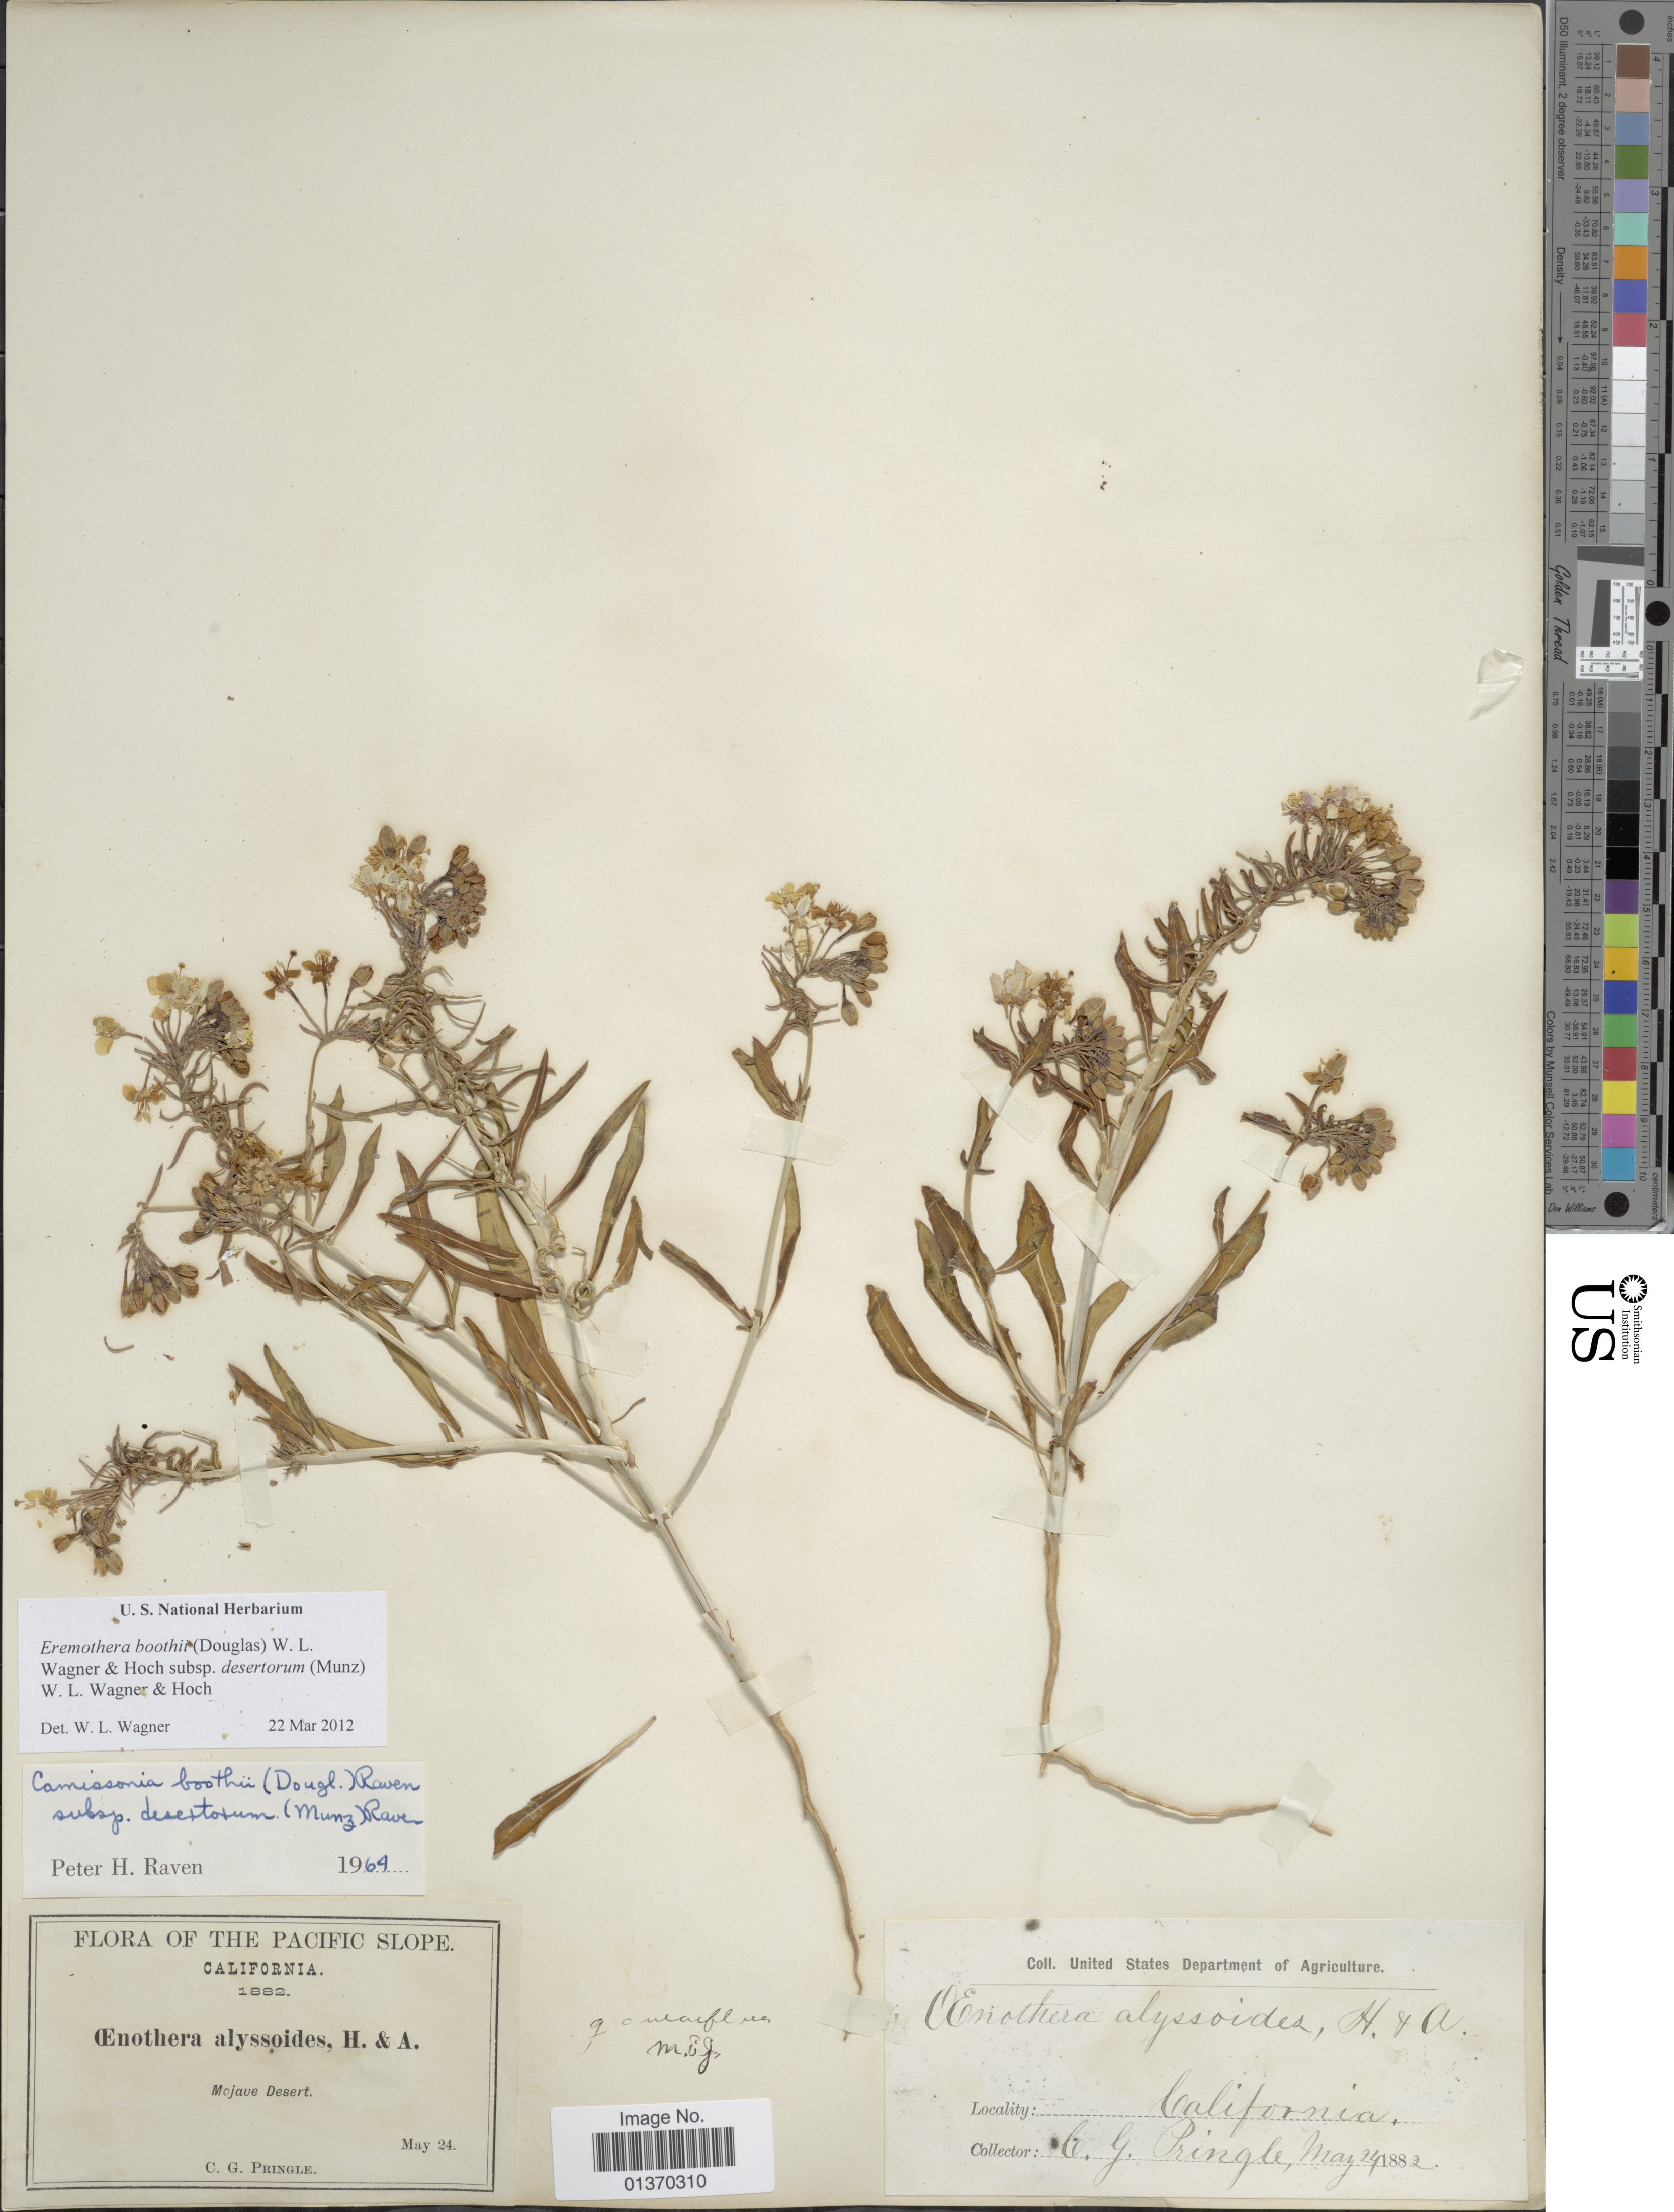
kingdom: Plantae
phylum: Tracheophyta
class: Magnoliopsida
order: Myrtales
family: Onagraceae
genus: Eremothera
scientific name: Eremothera boothii subsp. desertorum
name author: (Munz) W.L. Wagner & Hoch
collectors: C. G. Pringle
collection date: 1882-05-24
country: United States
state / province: California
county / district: San Bernardino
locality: The Pacific Slope, Mojave Desert